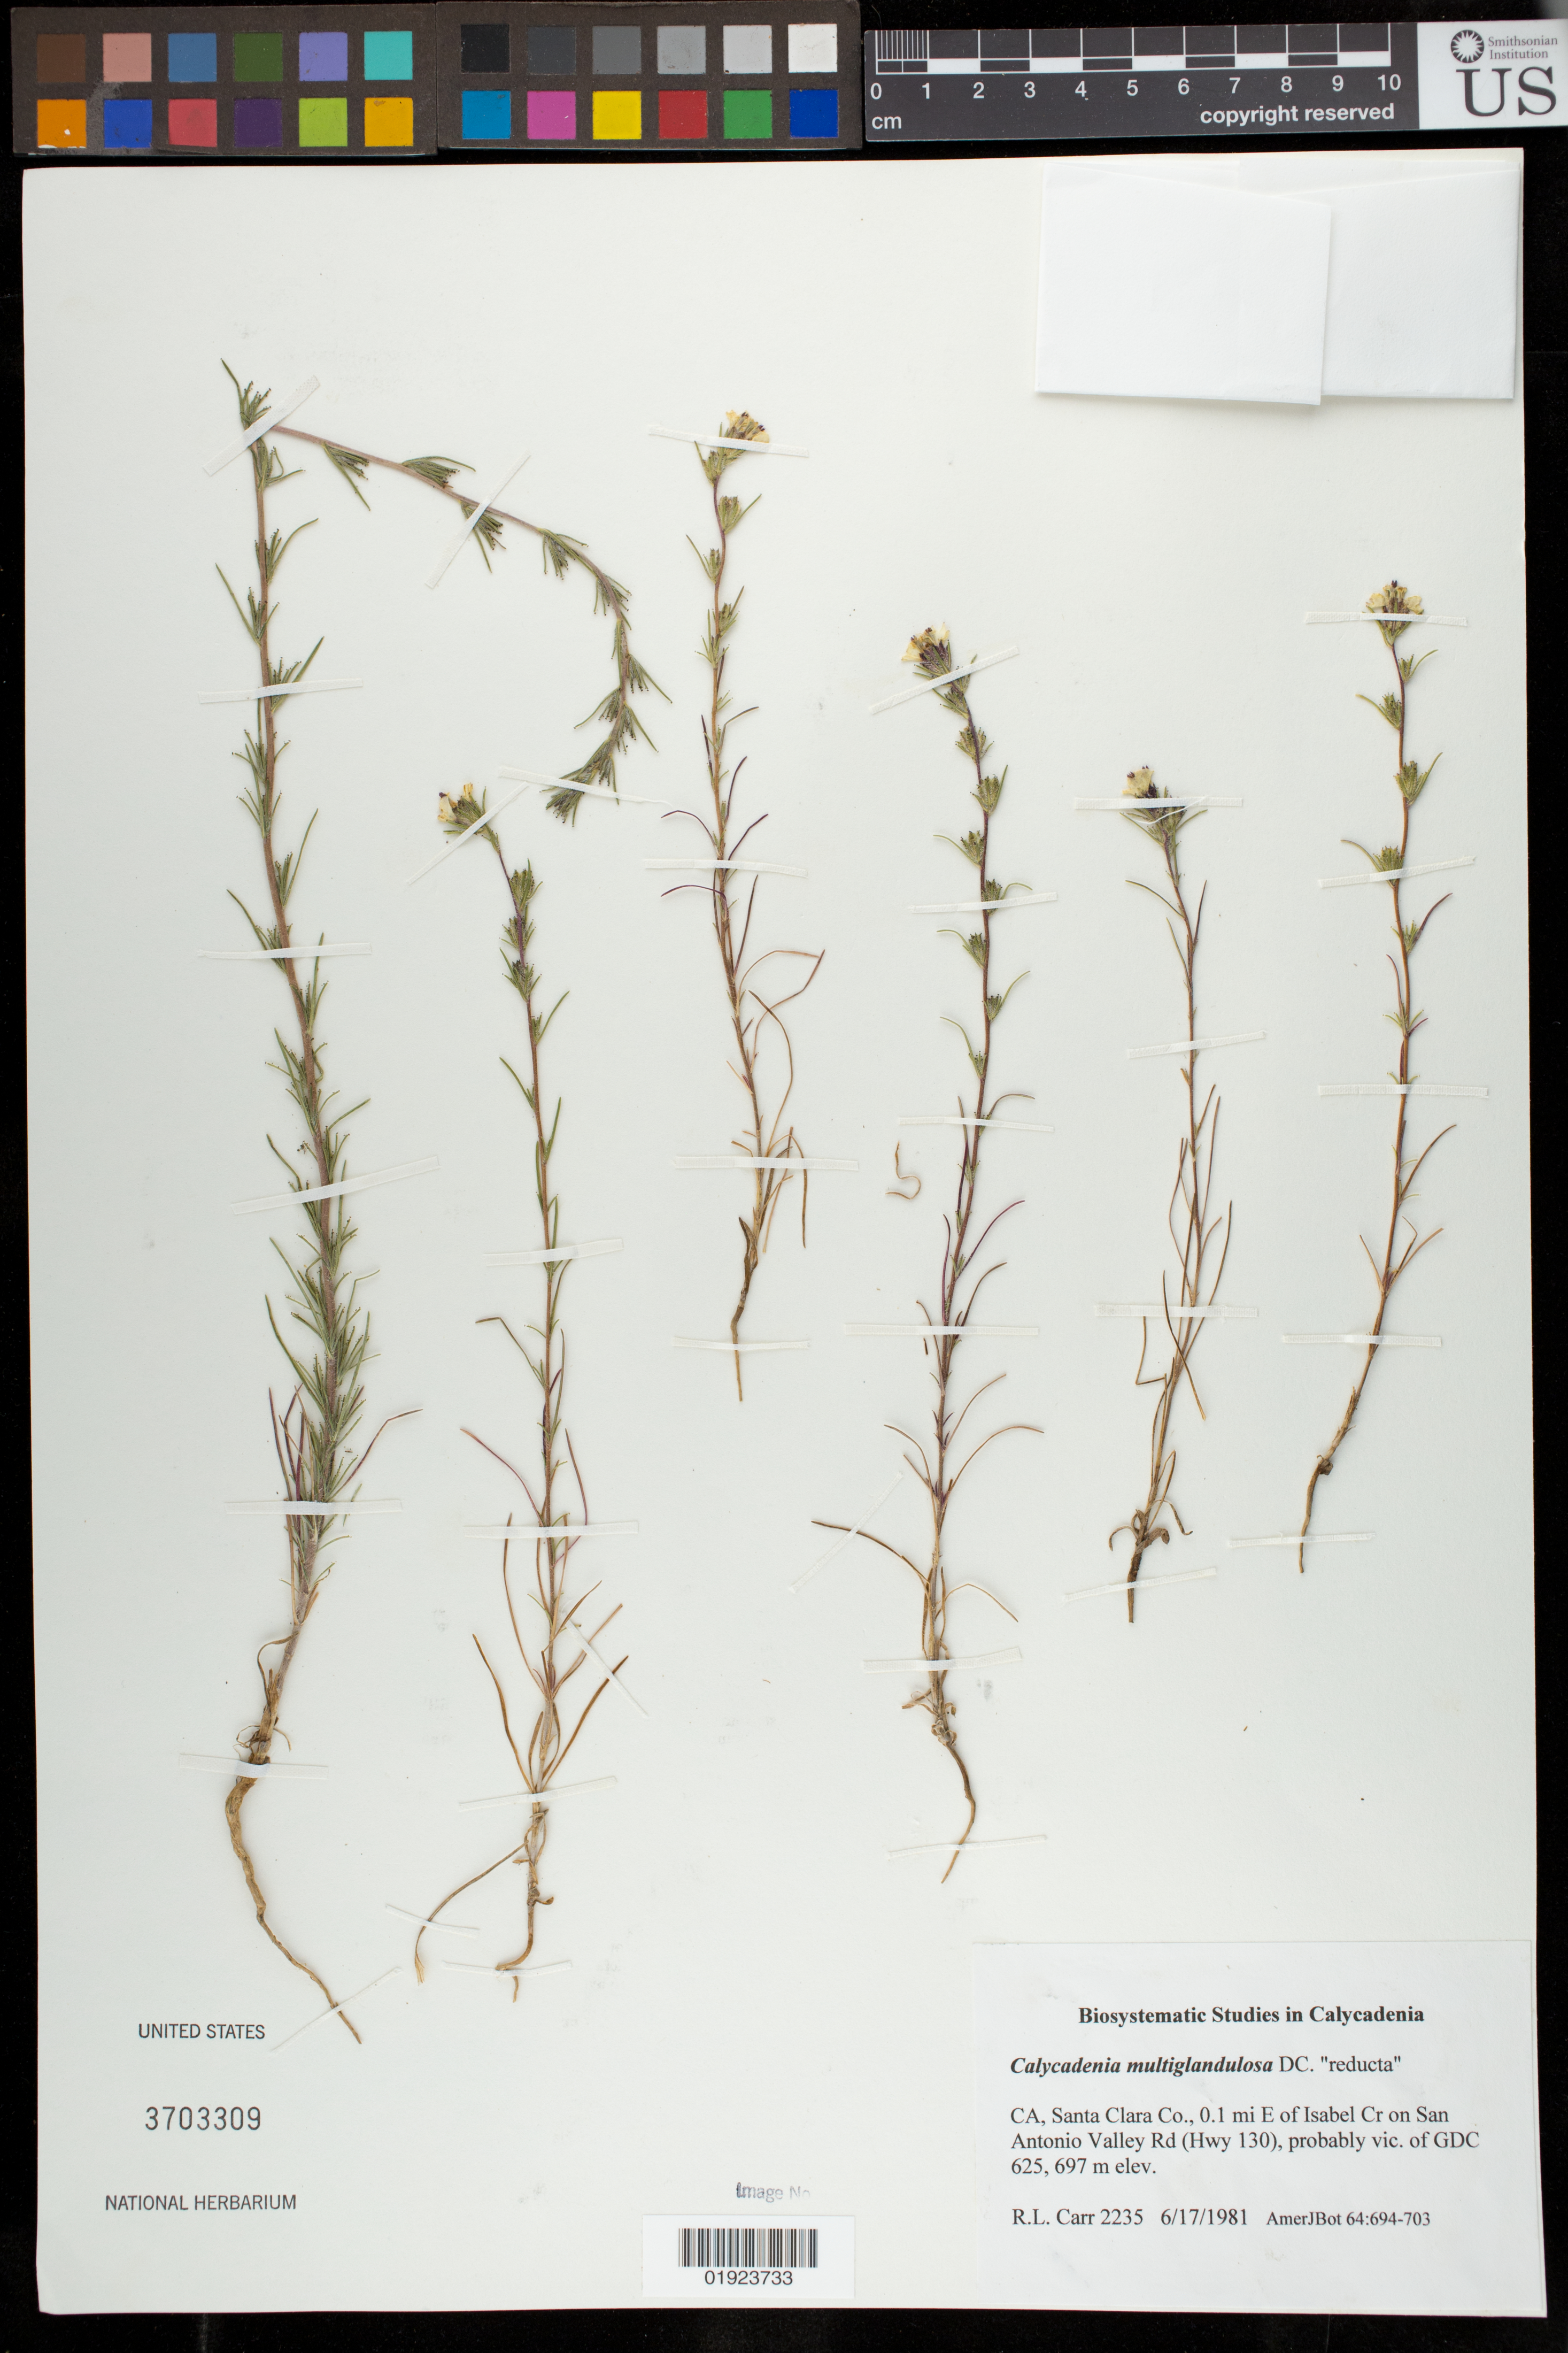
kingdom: Plantae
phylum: Tracheophyta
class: Magnoliopsida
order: Asterales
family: Asteraceae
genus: Calycadenia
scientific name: Calycadenia multiglandulosa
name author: DC.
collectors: R. Carr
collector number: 2235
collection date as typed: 3/17/1981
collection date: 1981-06-17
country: United States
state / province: California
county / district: Santa Clara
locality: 0.1 mi E of Isabel Cr on San Antonio Valley Rd (Hwy 130)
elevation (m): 697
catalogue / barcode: US 3703309